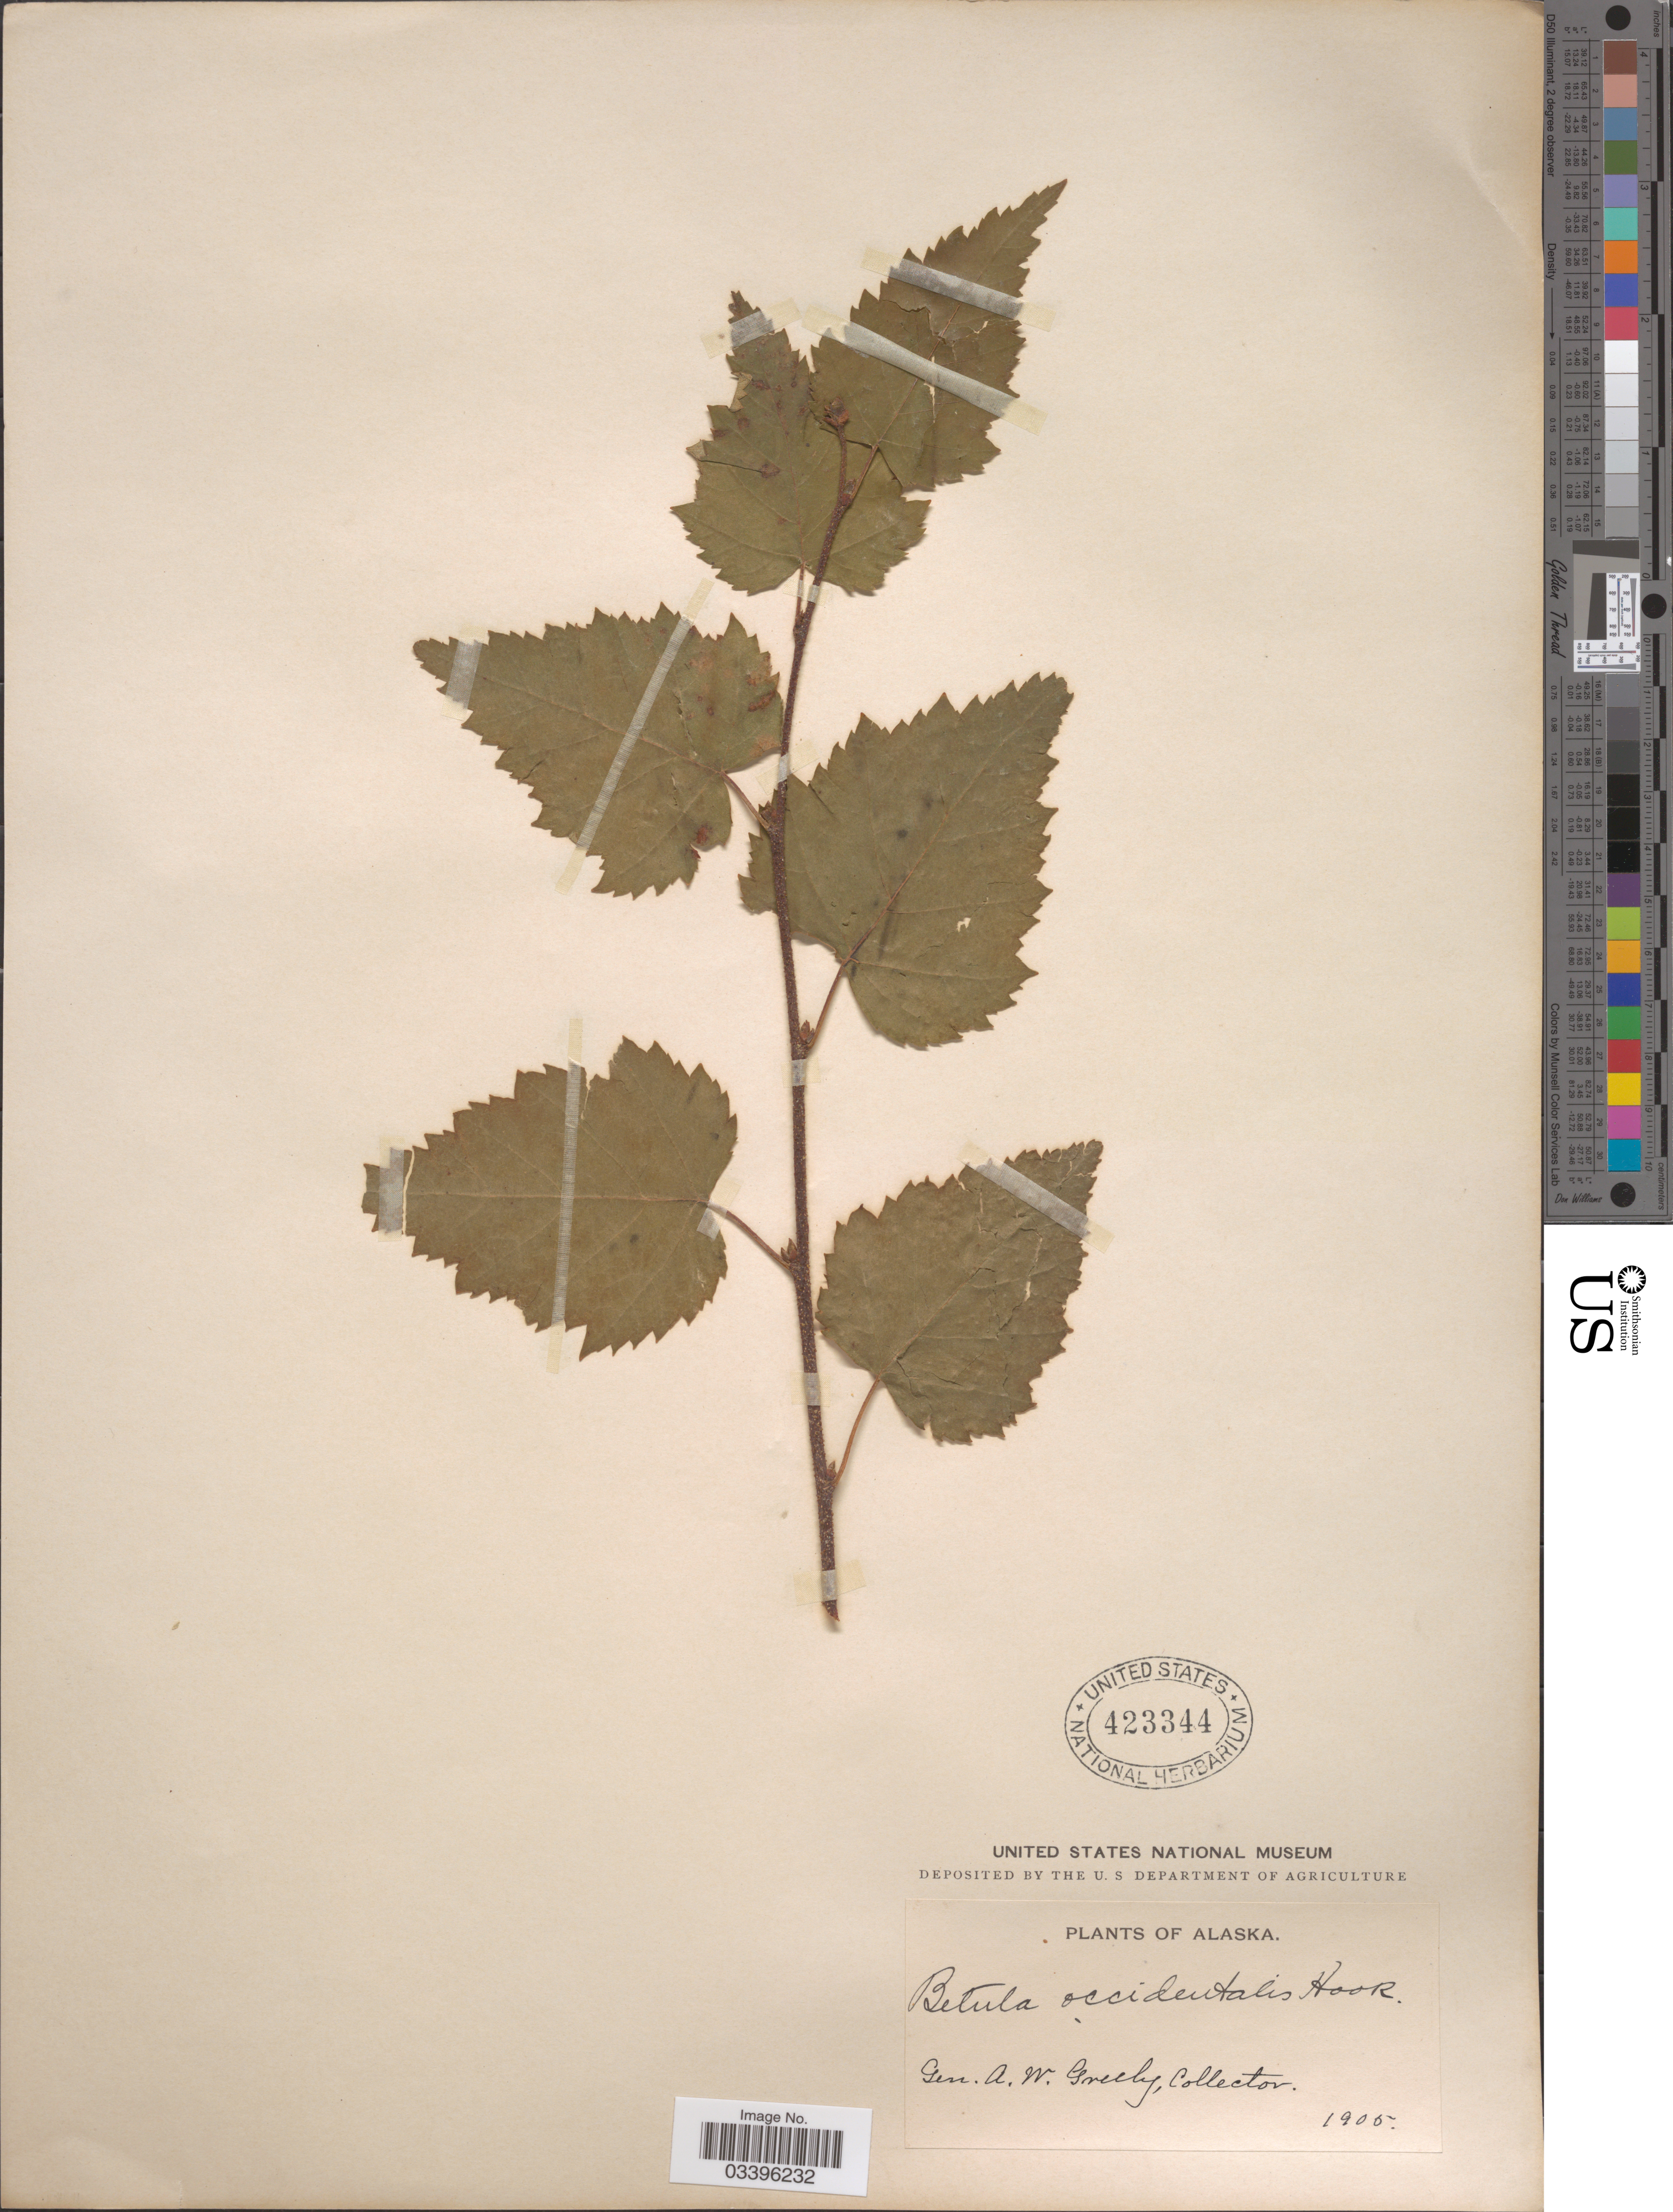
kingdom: Plantae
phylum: Tracheophyta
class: Magnoliopsida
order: Fagales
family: Betulaceae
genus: Betula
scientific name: Betula occidentalis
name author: Hook.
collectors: A. Greely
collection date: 1905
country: United States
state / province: Alaska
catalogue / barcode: US 423344